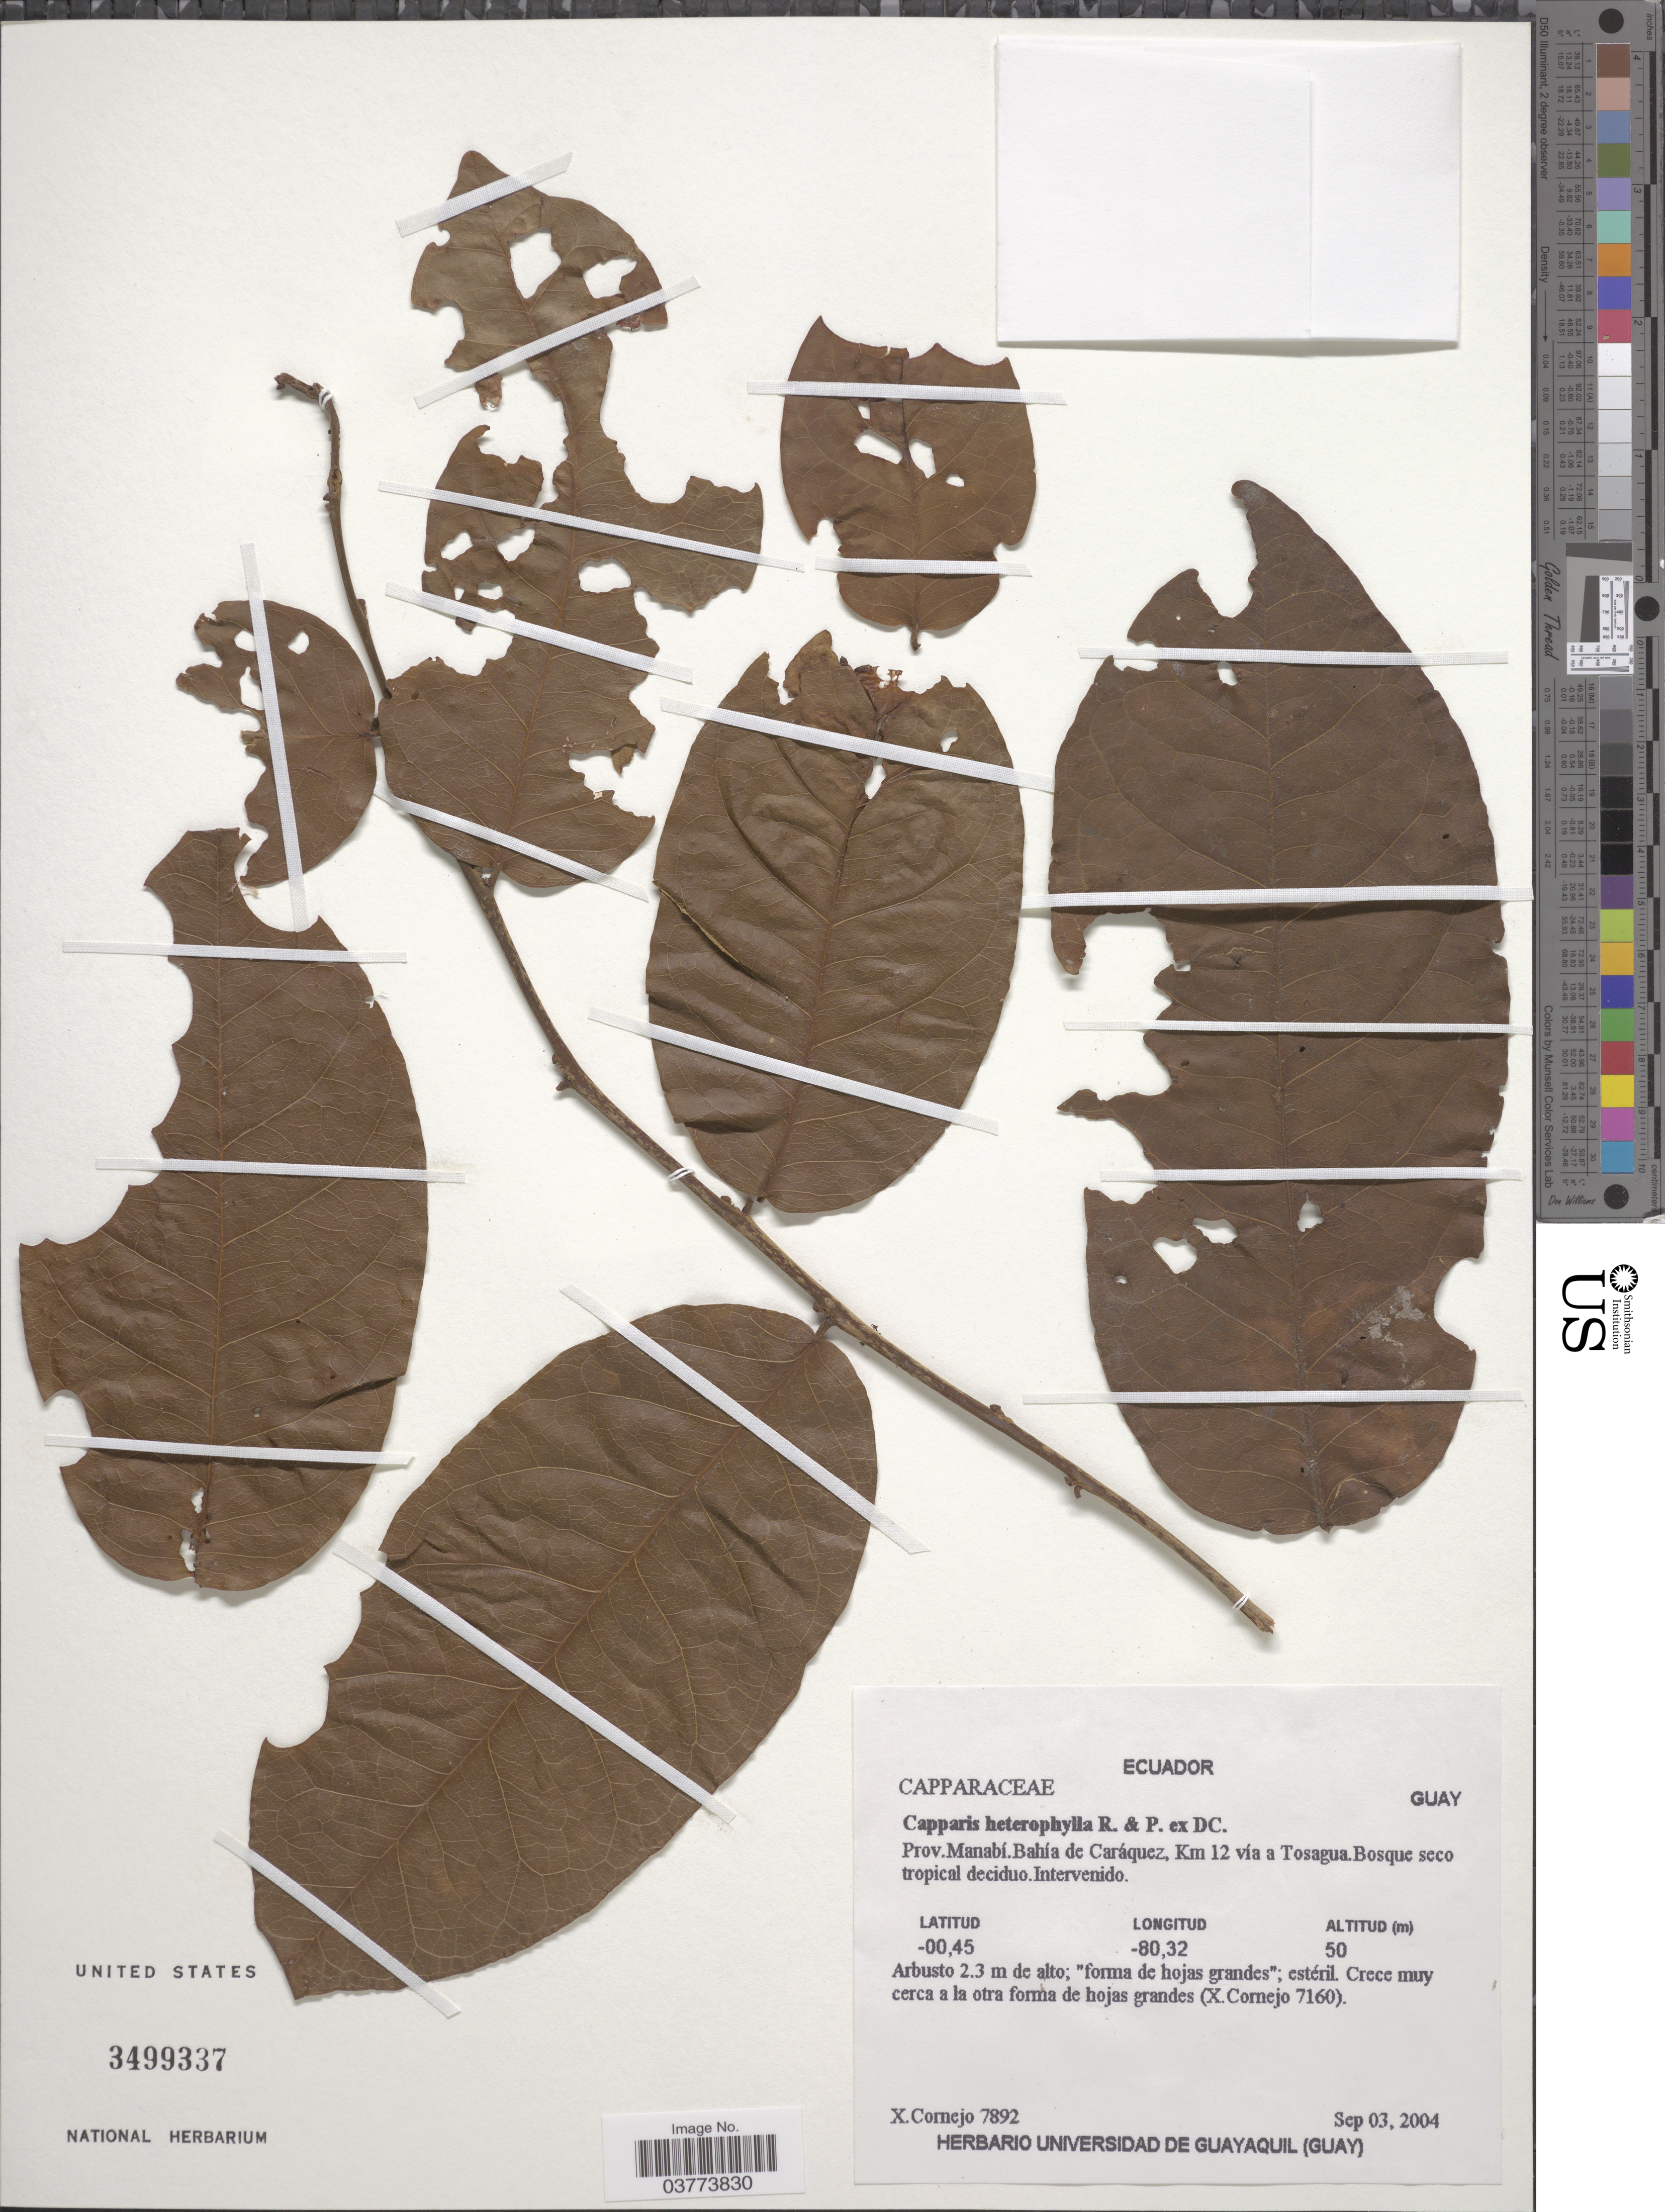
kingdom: Plantae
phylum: Tracheophyta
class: Magnoliopsida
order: Brassicales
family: Capparaceae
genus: Cynophalla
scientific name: Cynophalla heterophylla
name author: (Ruiz & Pav. ex DC.) Iltis & Cornejo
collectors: X. F. Cornejo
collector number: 7892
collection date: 2004-09-03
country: Ecuador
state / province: Manabí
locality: Bahía de Caráquez, Km 12 vía a Tosagua.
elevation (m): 50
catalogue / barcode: US 3499337